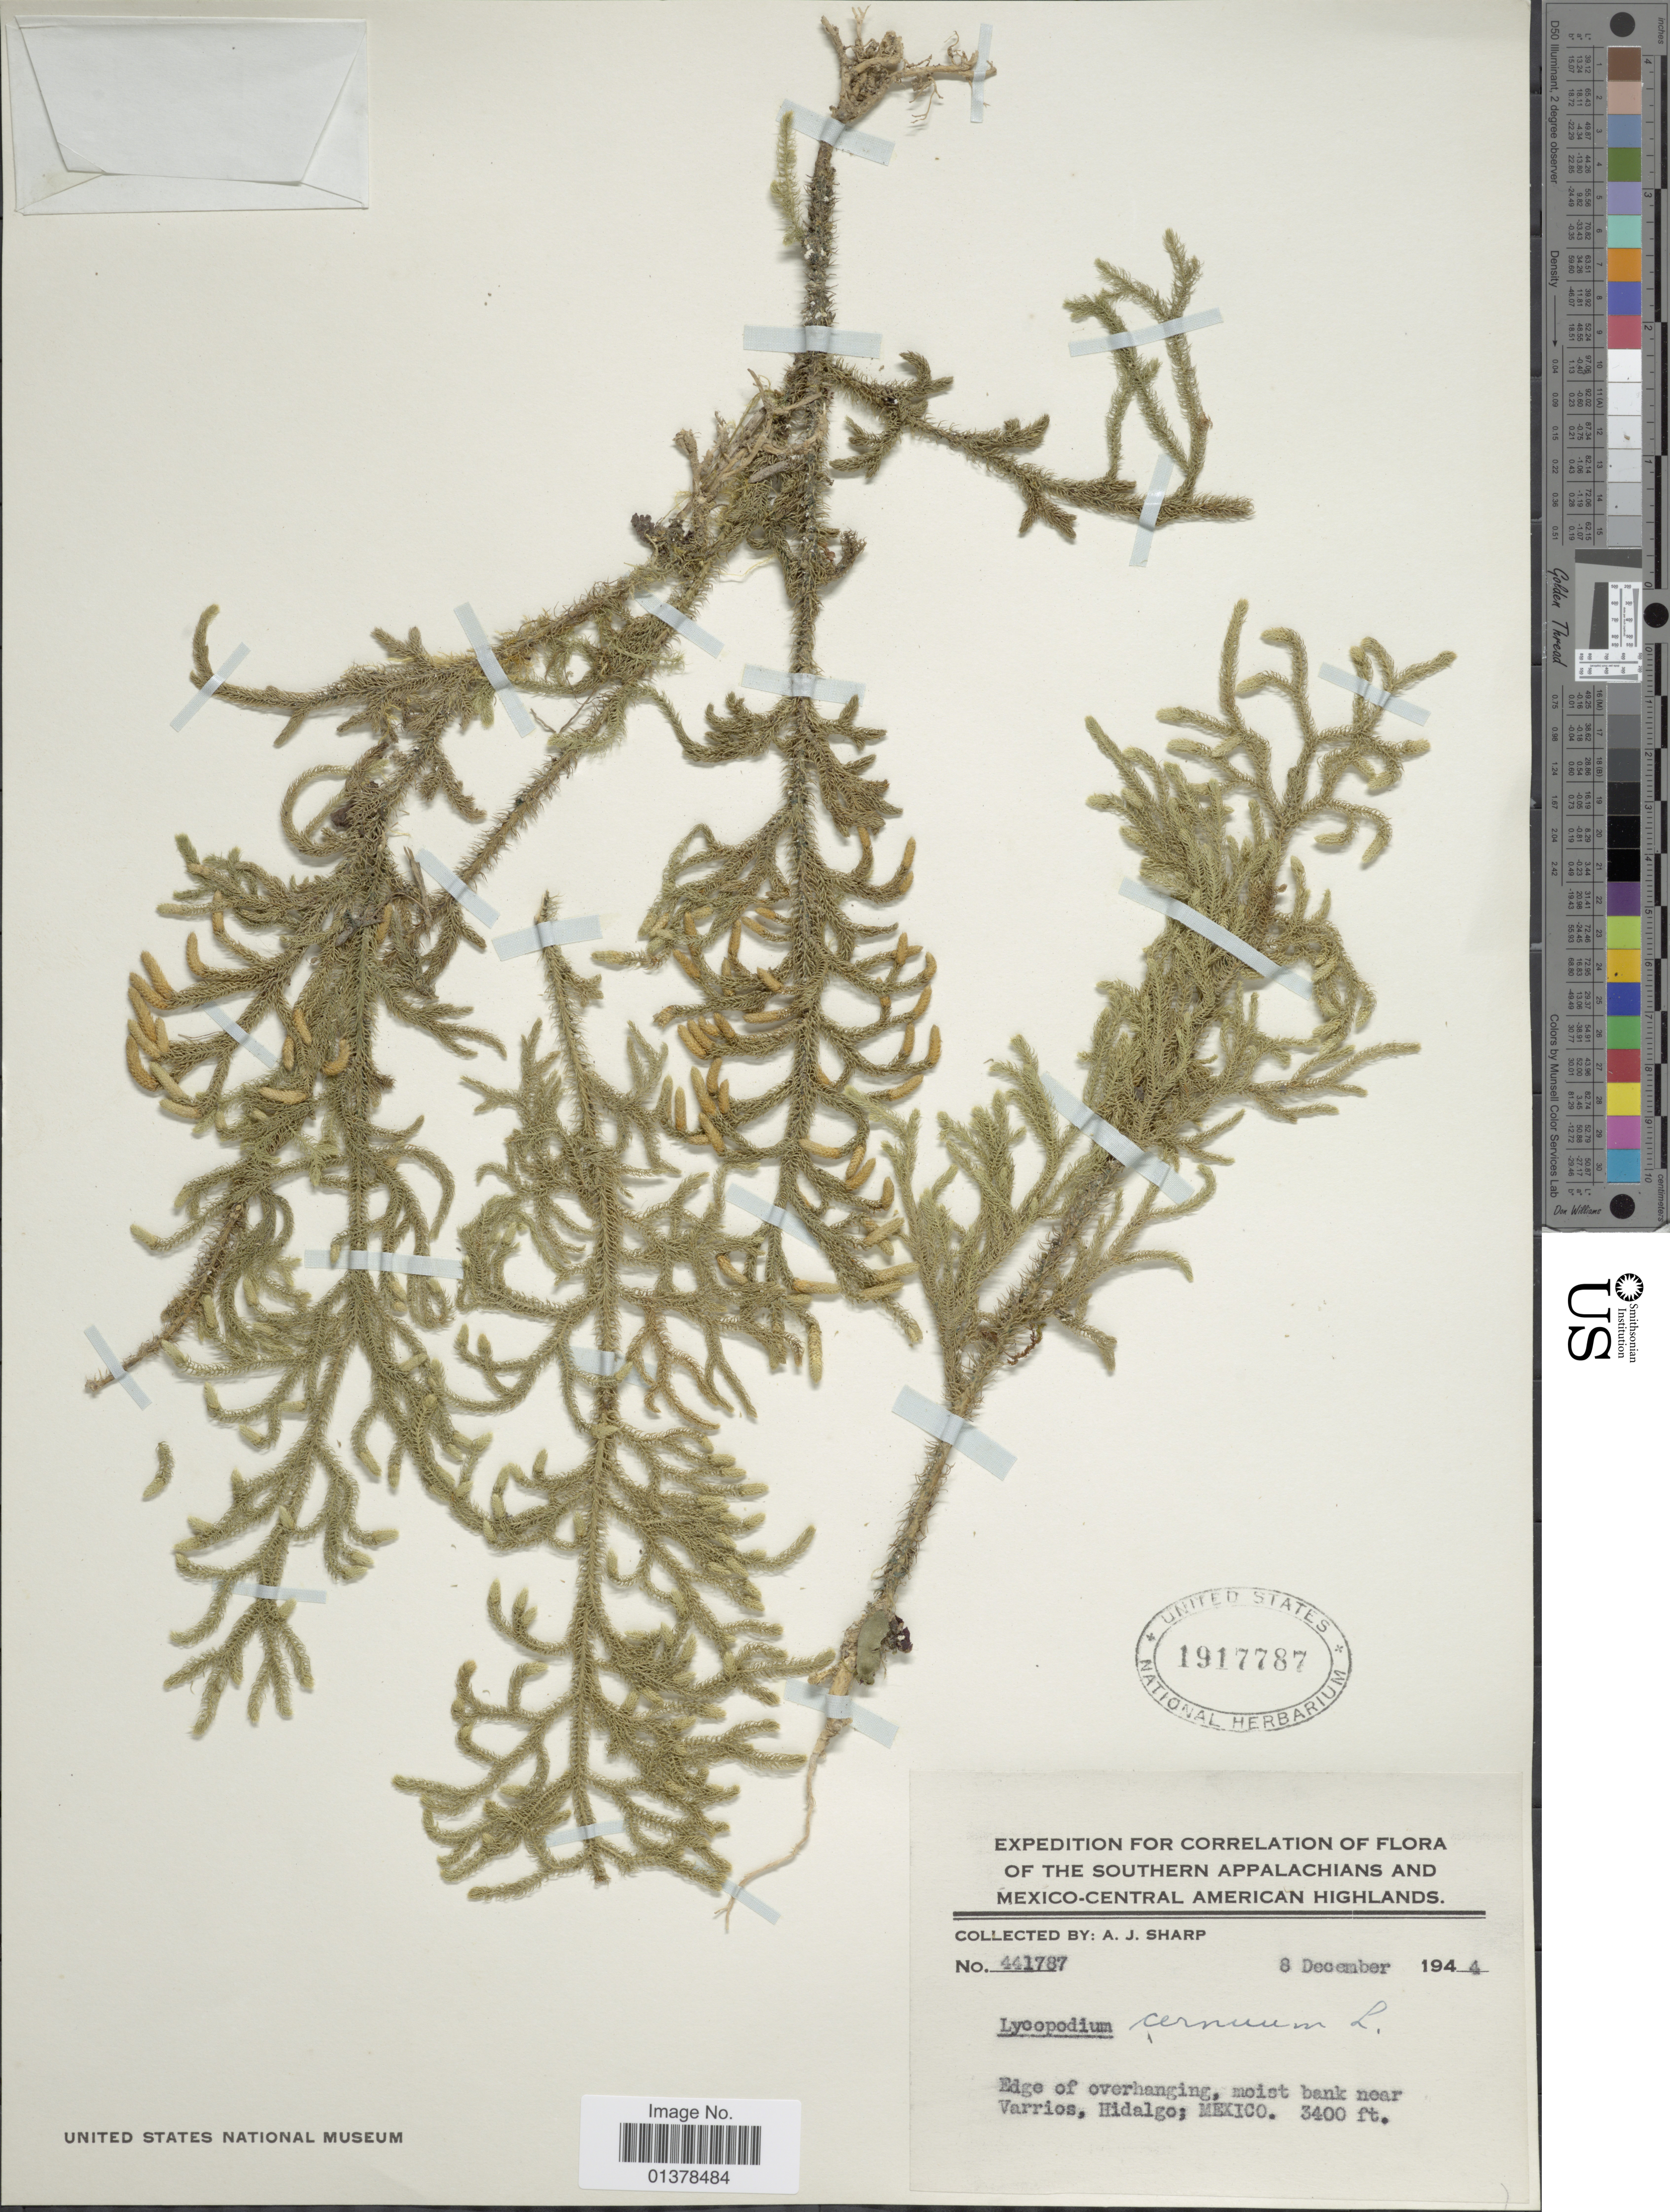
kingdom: Plantae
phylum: Tracheophyta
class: Lycopodiopsida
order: Lycopodiales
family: Lycopodiaceae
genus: Palhinhaea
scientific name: Palhinhaea cernua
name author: (L.) Vasc. & Franco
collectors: A. J. Sharp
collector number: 441787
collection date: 1944-12-08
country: Mexico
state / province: Hidalgo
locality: Edge of overhanging, moist bank near Varrios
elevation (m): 1036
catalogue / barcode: US 1917787